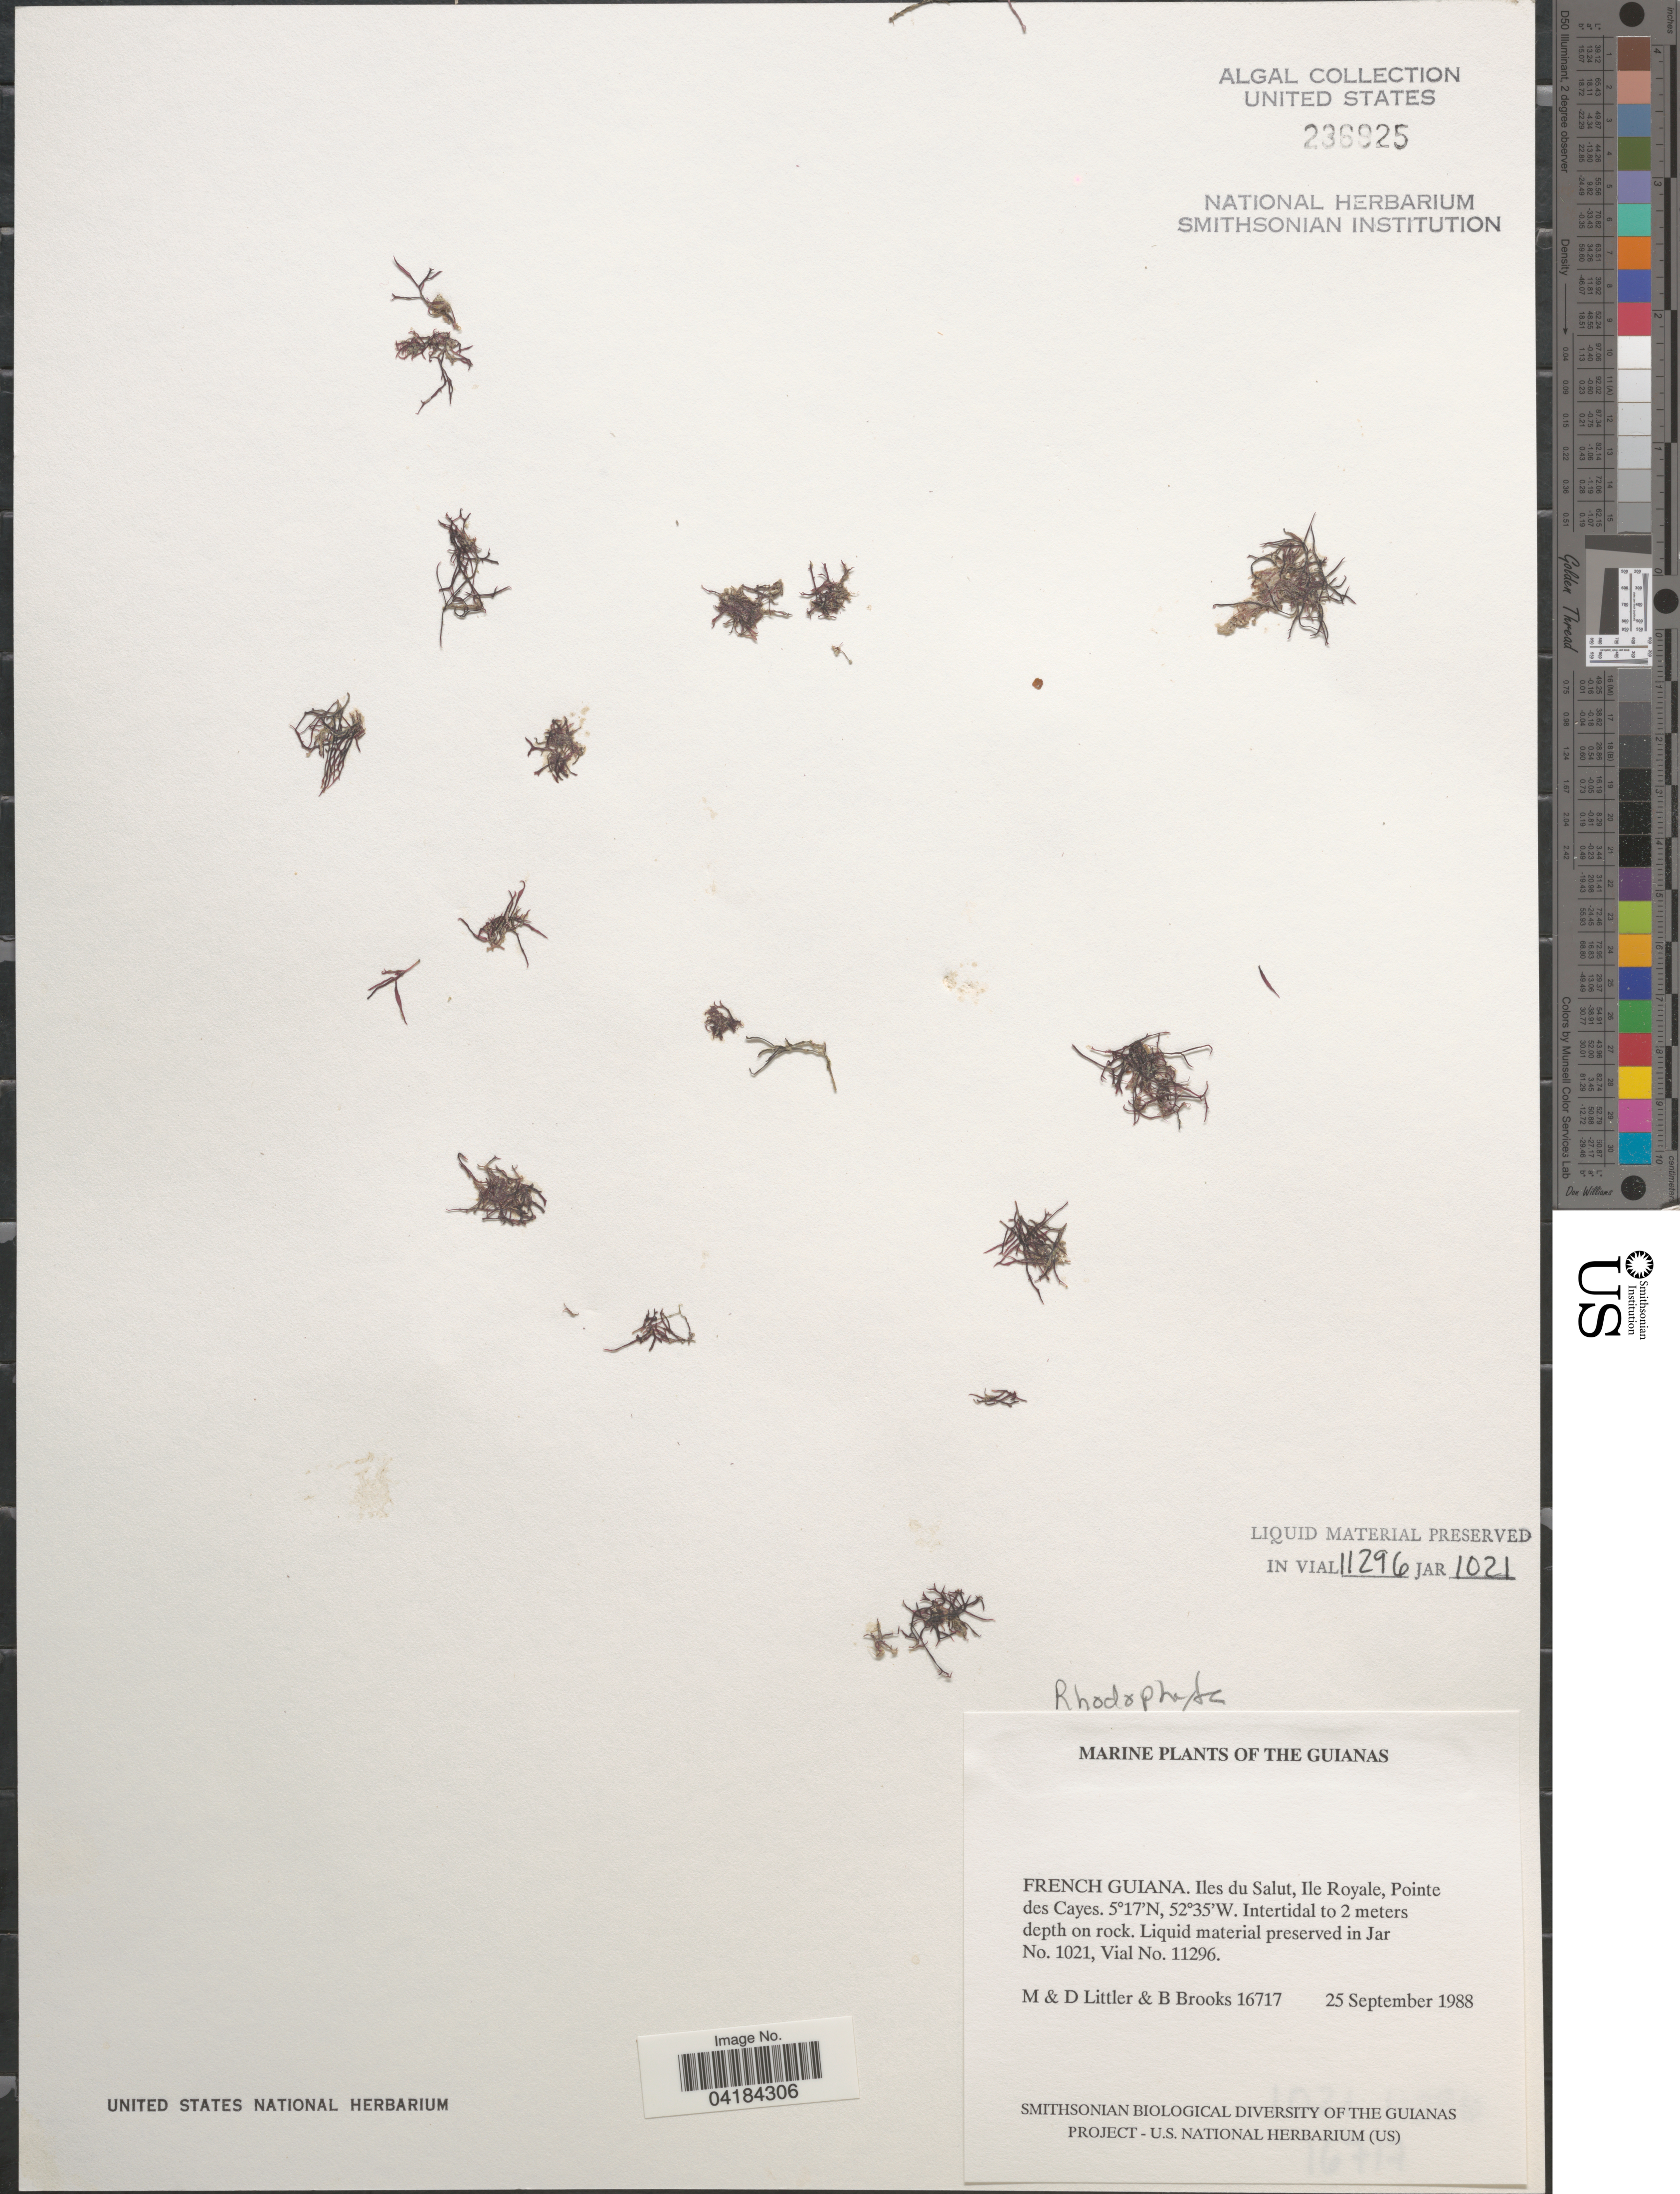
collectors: M. Littler, D. S. Littler & B. Brooks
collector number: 16717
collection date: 1988-09-25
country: French Guiana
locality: The Guianas. Iles du Salut, Ile Royale, Pointe des Cayes.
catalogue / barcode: US 236925